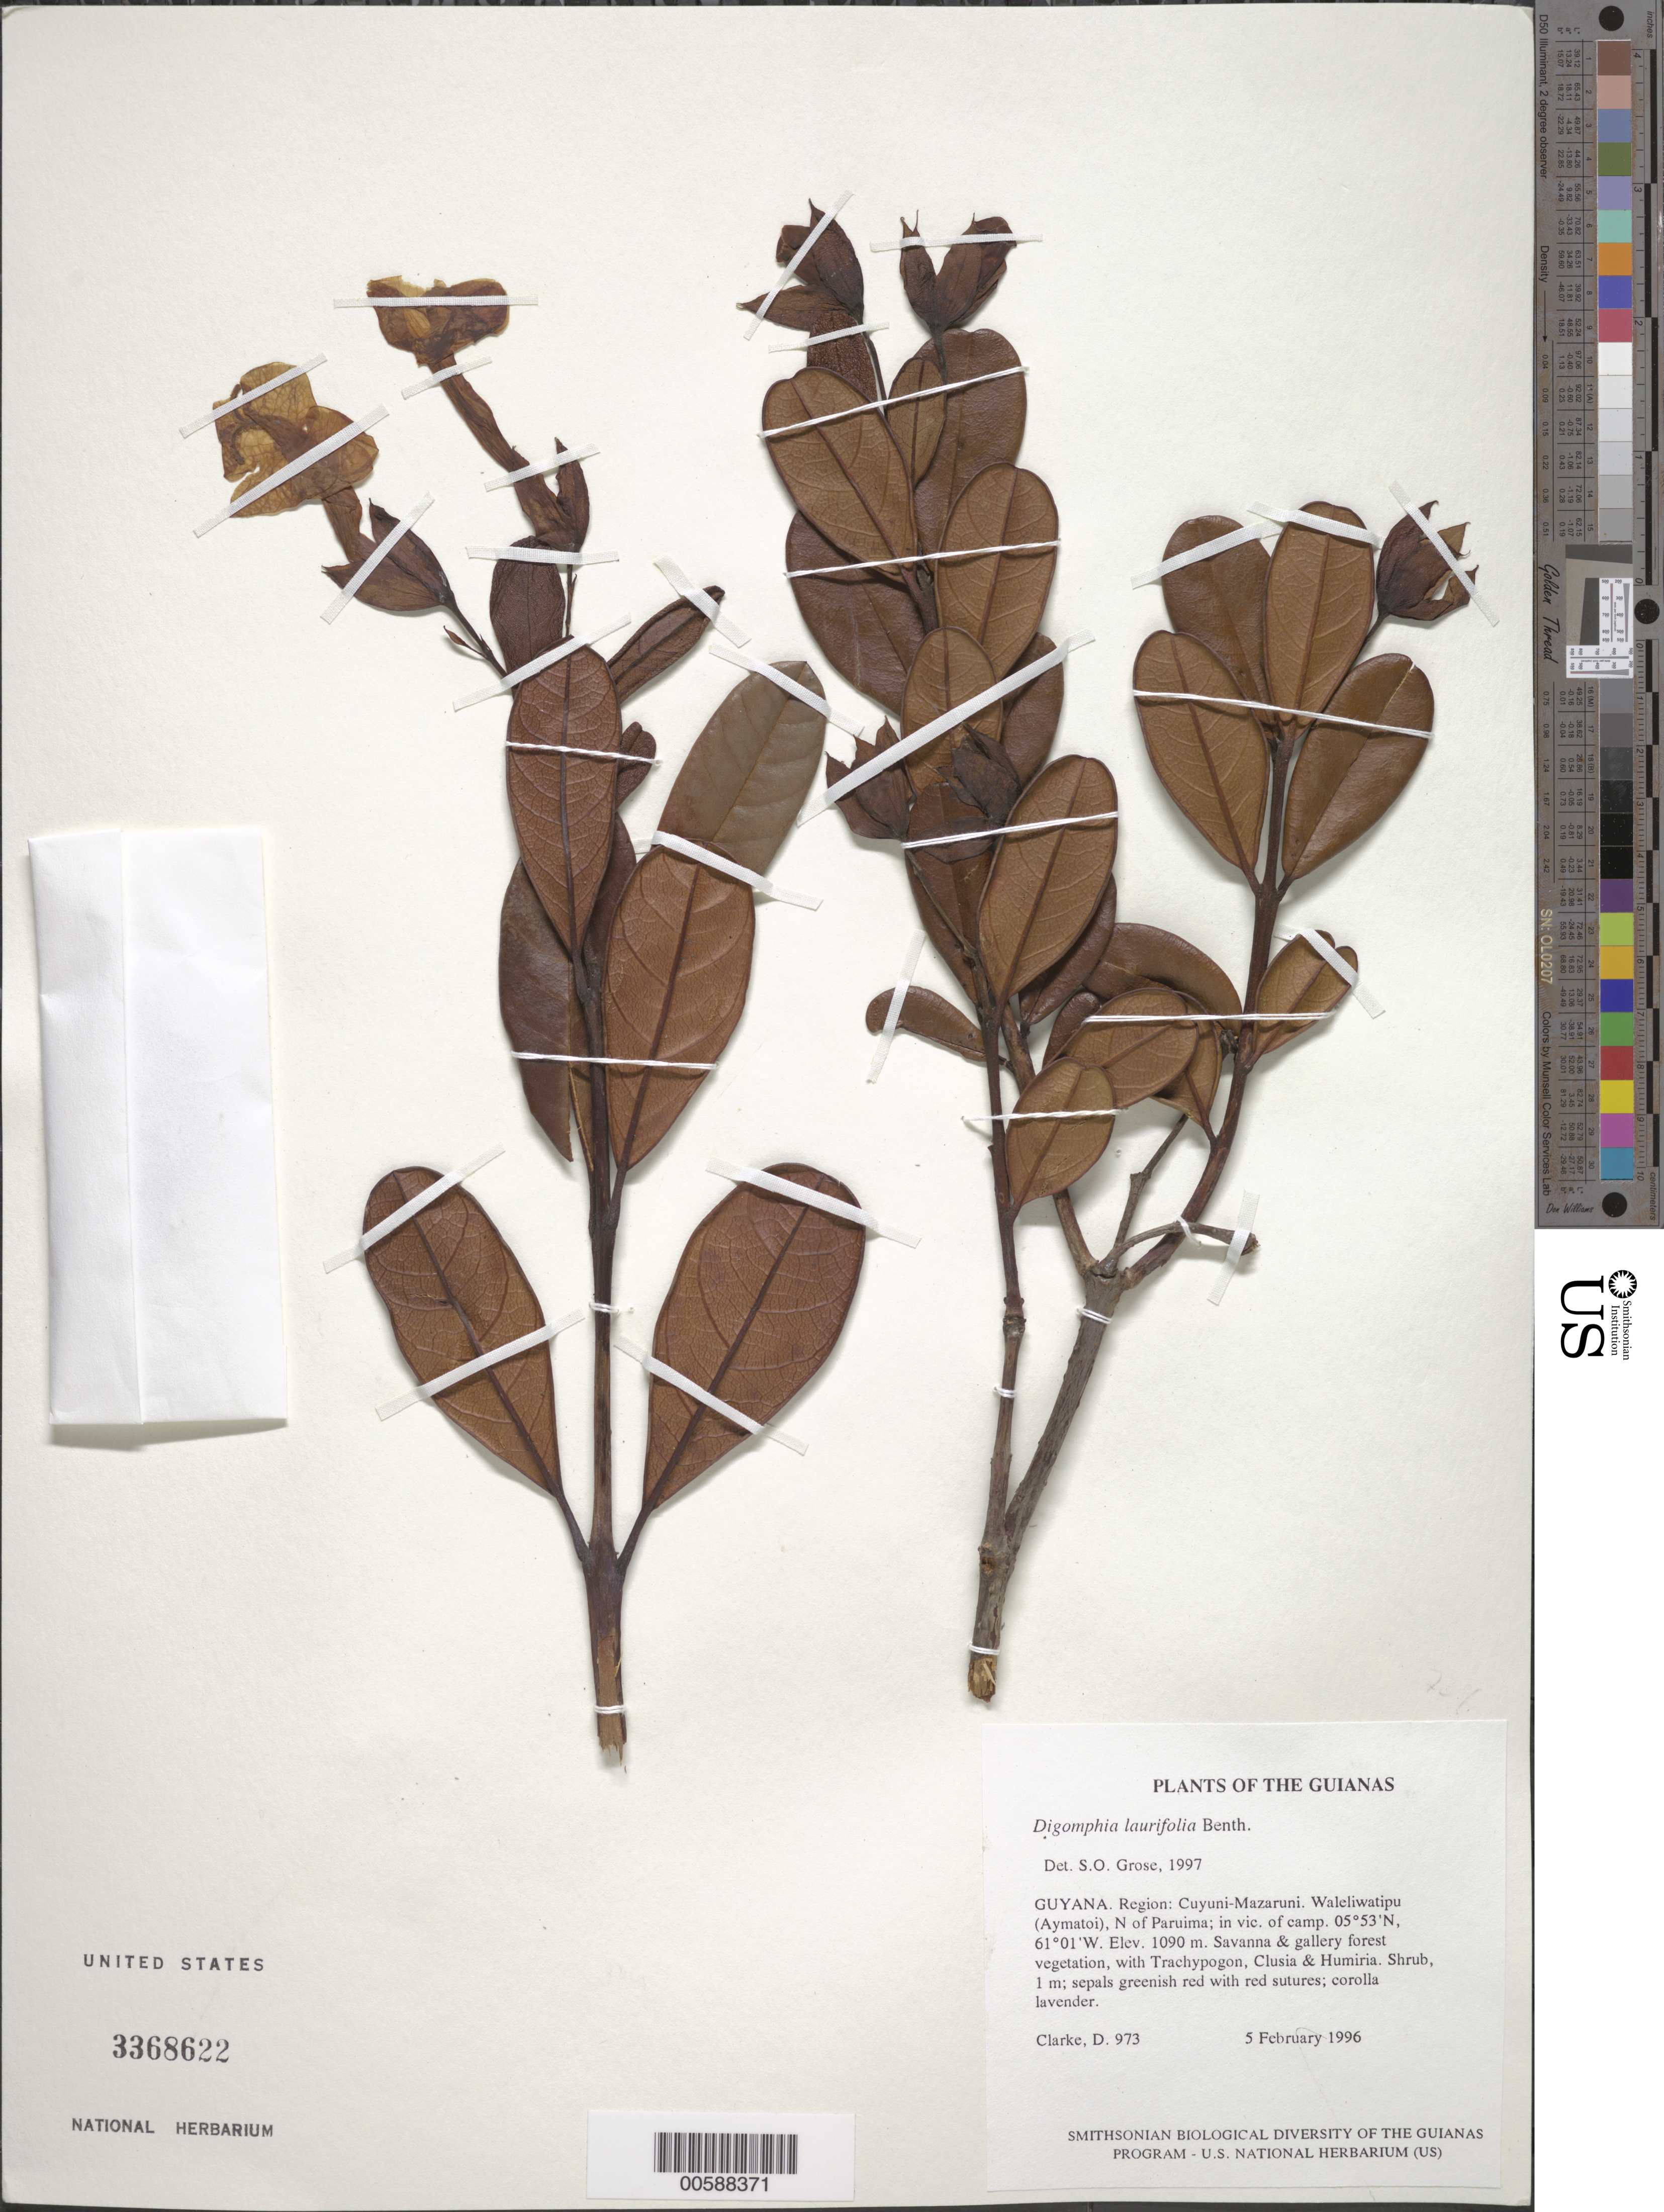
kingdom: Plantae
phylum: Tracheophyta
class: Magnoliopsida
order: Lamiales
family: Bignoniaceae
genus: Digomphia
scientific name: Digomphia laurifolia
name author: Benth.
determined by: Grose, S. O.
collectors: H. D. Clarke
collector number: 973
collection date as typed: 5 February 1996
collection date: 1996-02-05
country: Guyana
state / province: Cuyuni-Mazaruni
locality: Waleliwatipu (Aymatoi), N of Paruima; in vic. of camp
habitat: Savanna & gallery forest vegetation, with Trachypogon, Clusia & Humiria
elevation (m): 1090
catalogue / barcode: US 3368622